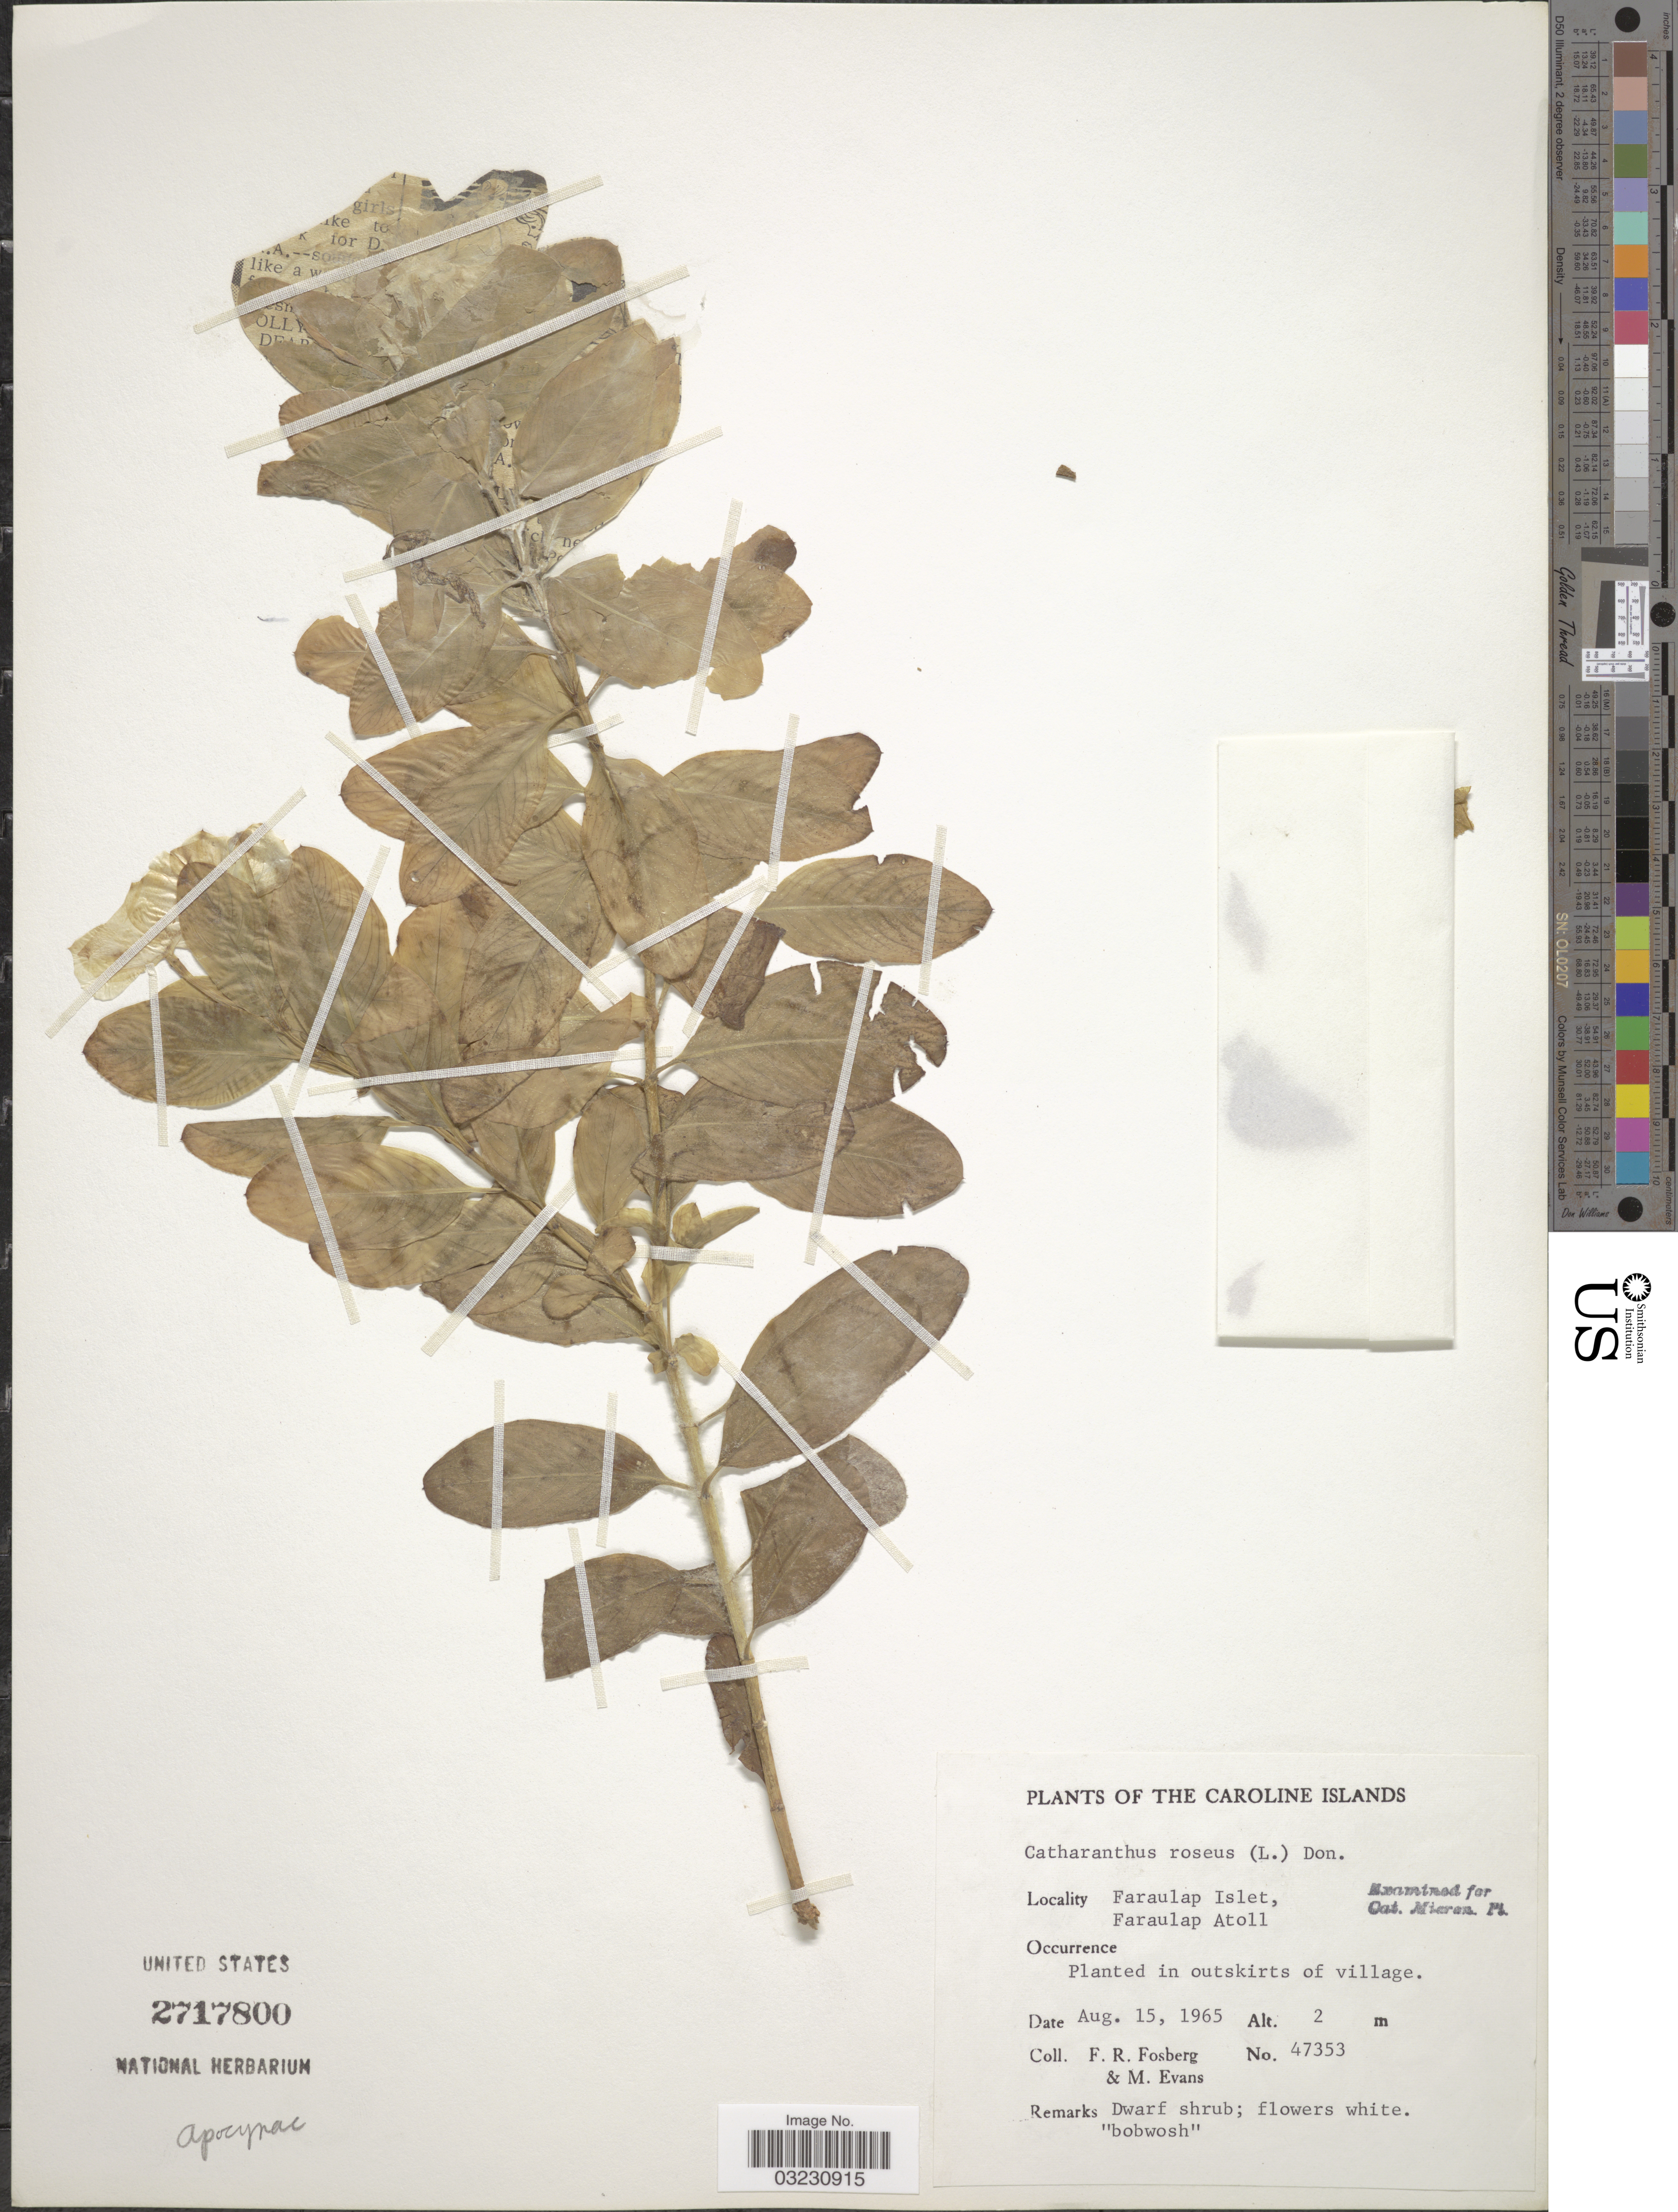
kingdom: Plantae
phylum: Tracheophyta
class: Magnoliopsida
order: Gentianales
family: Apocynaceae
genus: Catharanthus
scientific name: Catharanthus roseus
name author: (L.) G. Don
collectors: F. R. Fosberg & M. Evans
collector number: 47353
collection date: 1965-08-15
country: Micronesia, Federated States of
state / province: Yap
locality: Caroline Islands. Faraulap Islet, Faraulap Atoll. In outskirts of village.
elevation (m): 2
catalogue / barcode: US 2717800